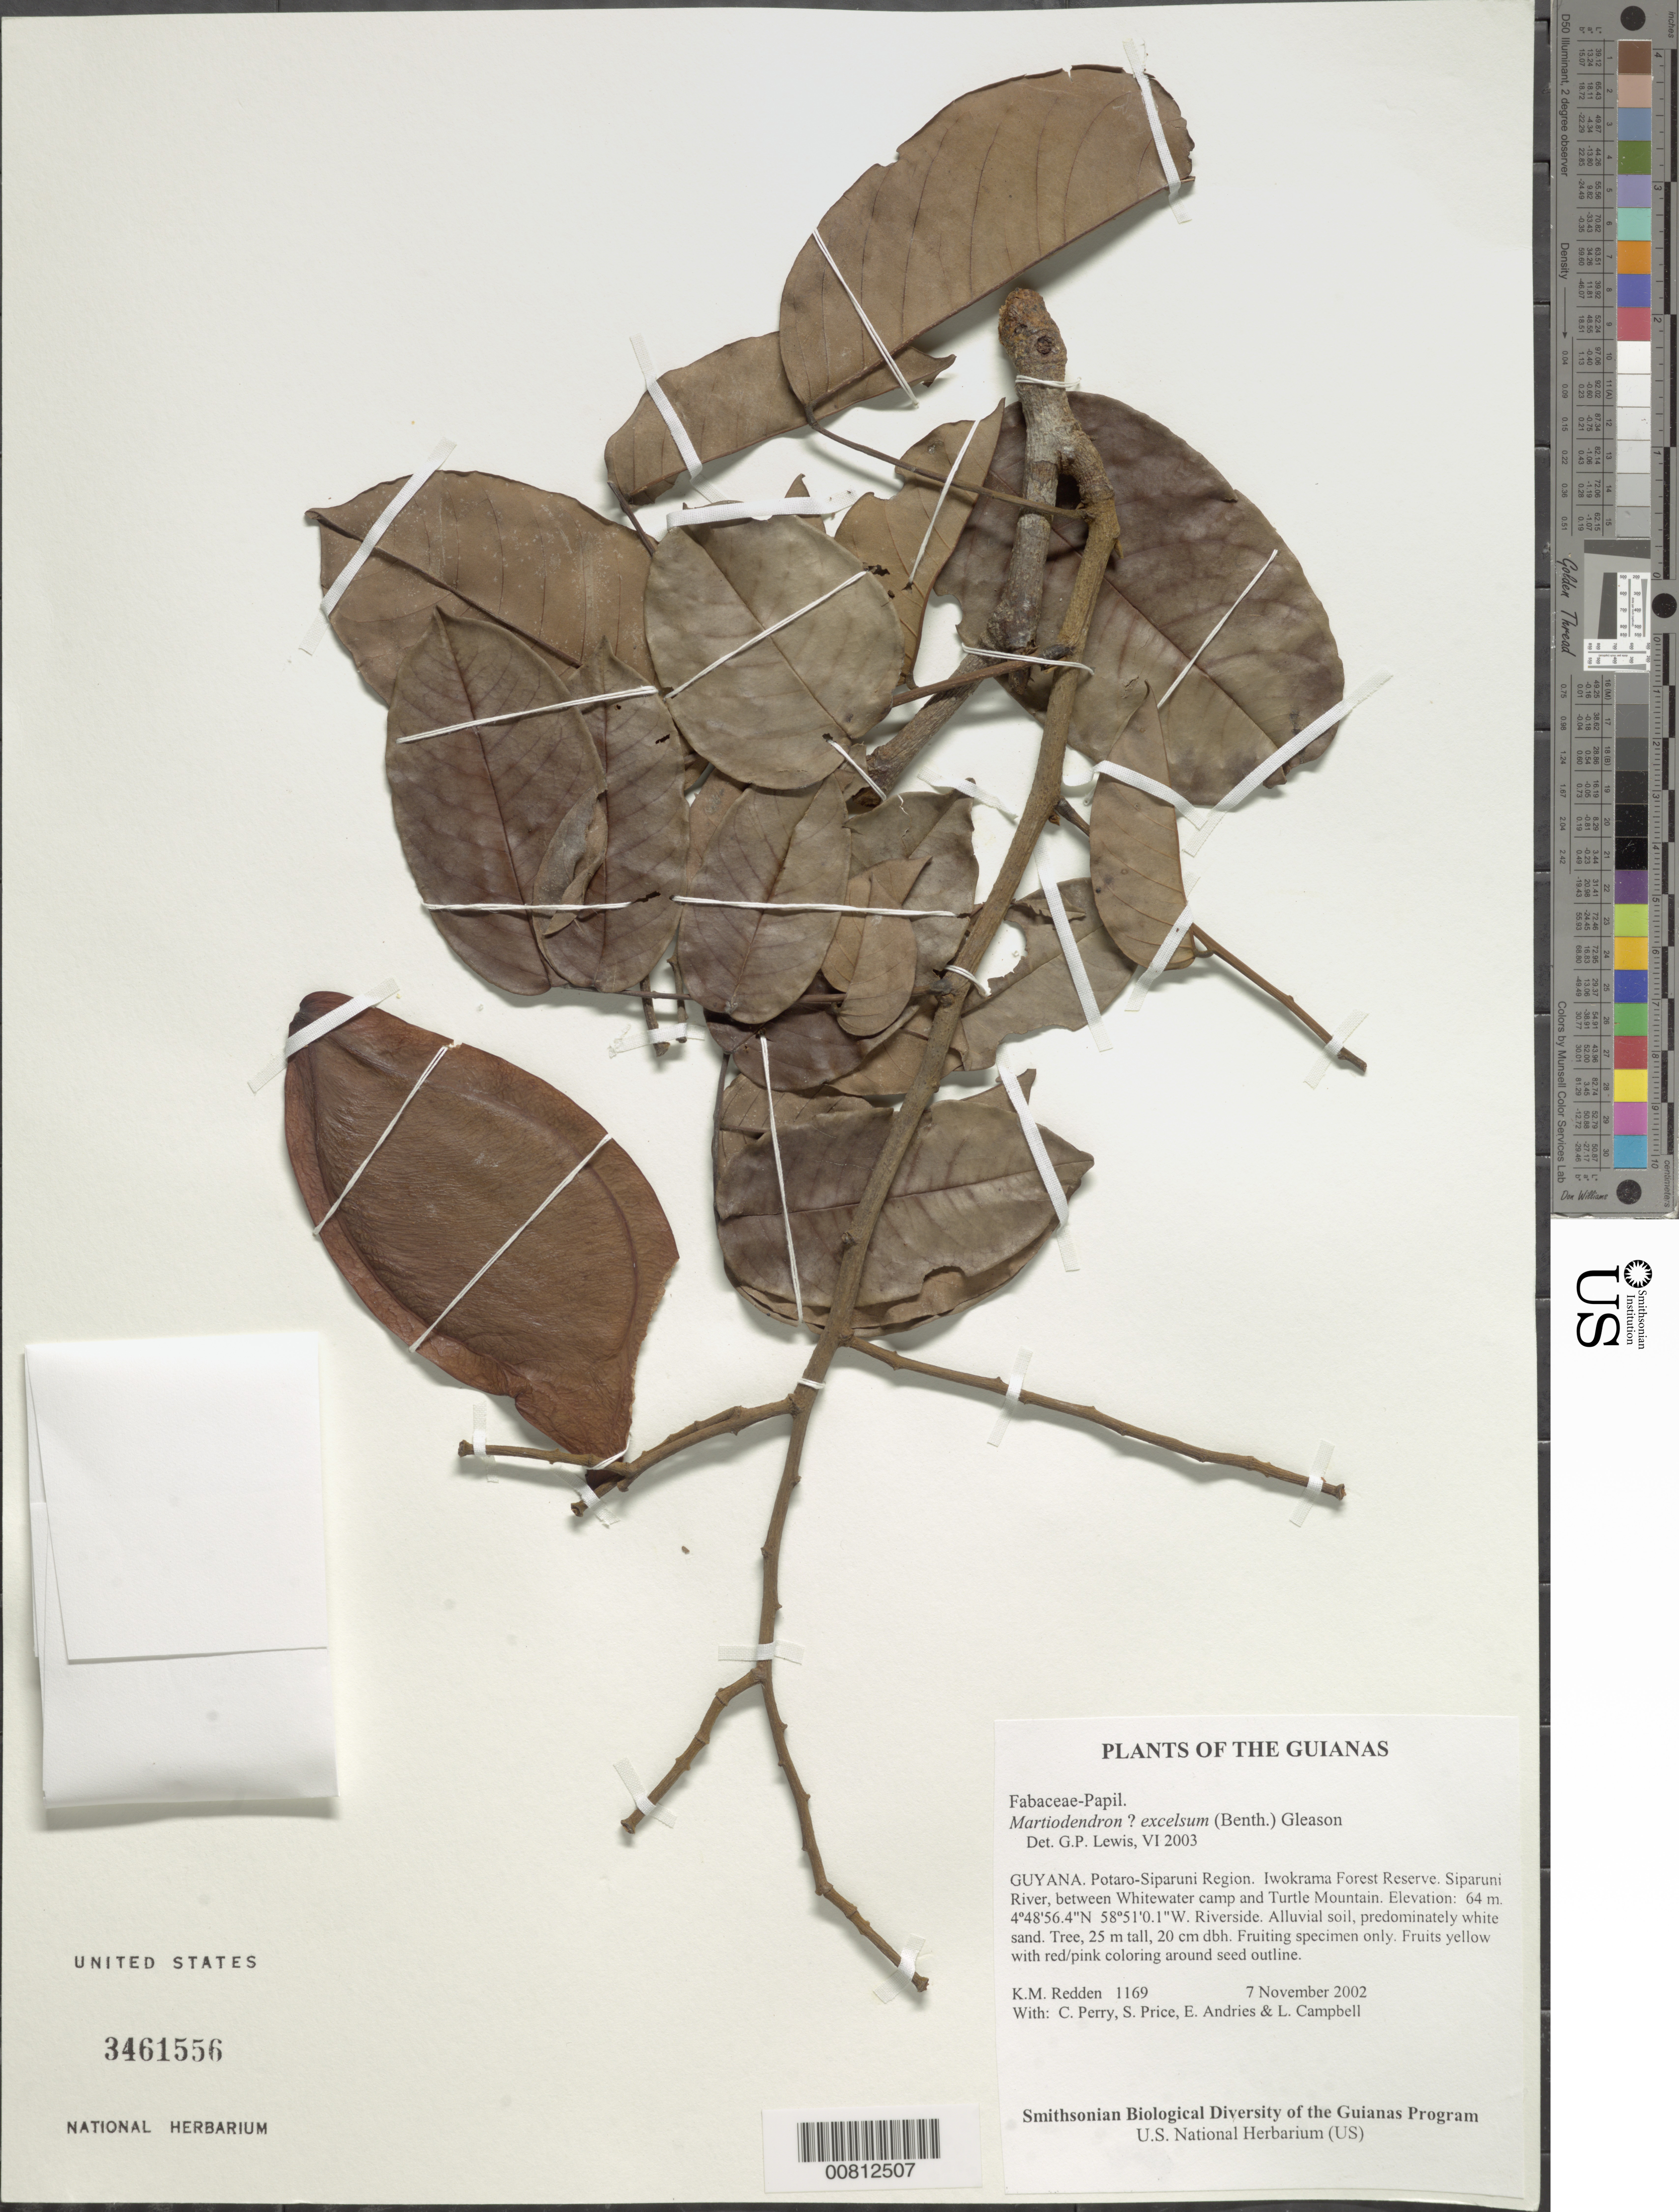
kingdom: Plantae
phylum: Tracheophyta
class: Magnoliopsida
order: Fabales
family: Fabaceae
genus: Martiodendron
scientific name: Martiodendron excelsum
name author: (Benth.) Gleason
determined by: Lewis, Gwilym P.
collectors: K. M. Redden, C. Perry, S. Price, E. Andries & L. Campbell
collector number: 1169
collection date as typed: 7 November 2002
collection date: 2002-11-07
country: Guyana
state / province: Potaro-Siparuni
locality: Iwokrama Forest Reserve. Siparuni River, between Whitewater camp and Turtle Mountain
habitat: Riverside. Alluvial soil, predominately white sand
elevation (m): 64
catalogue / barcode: US 3461556